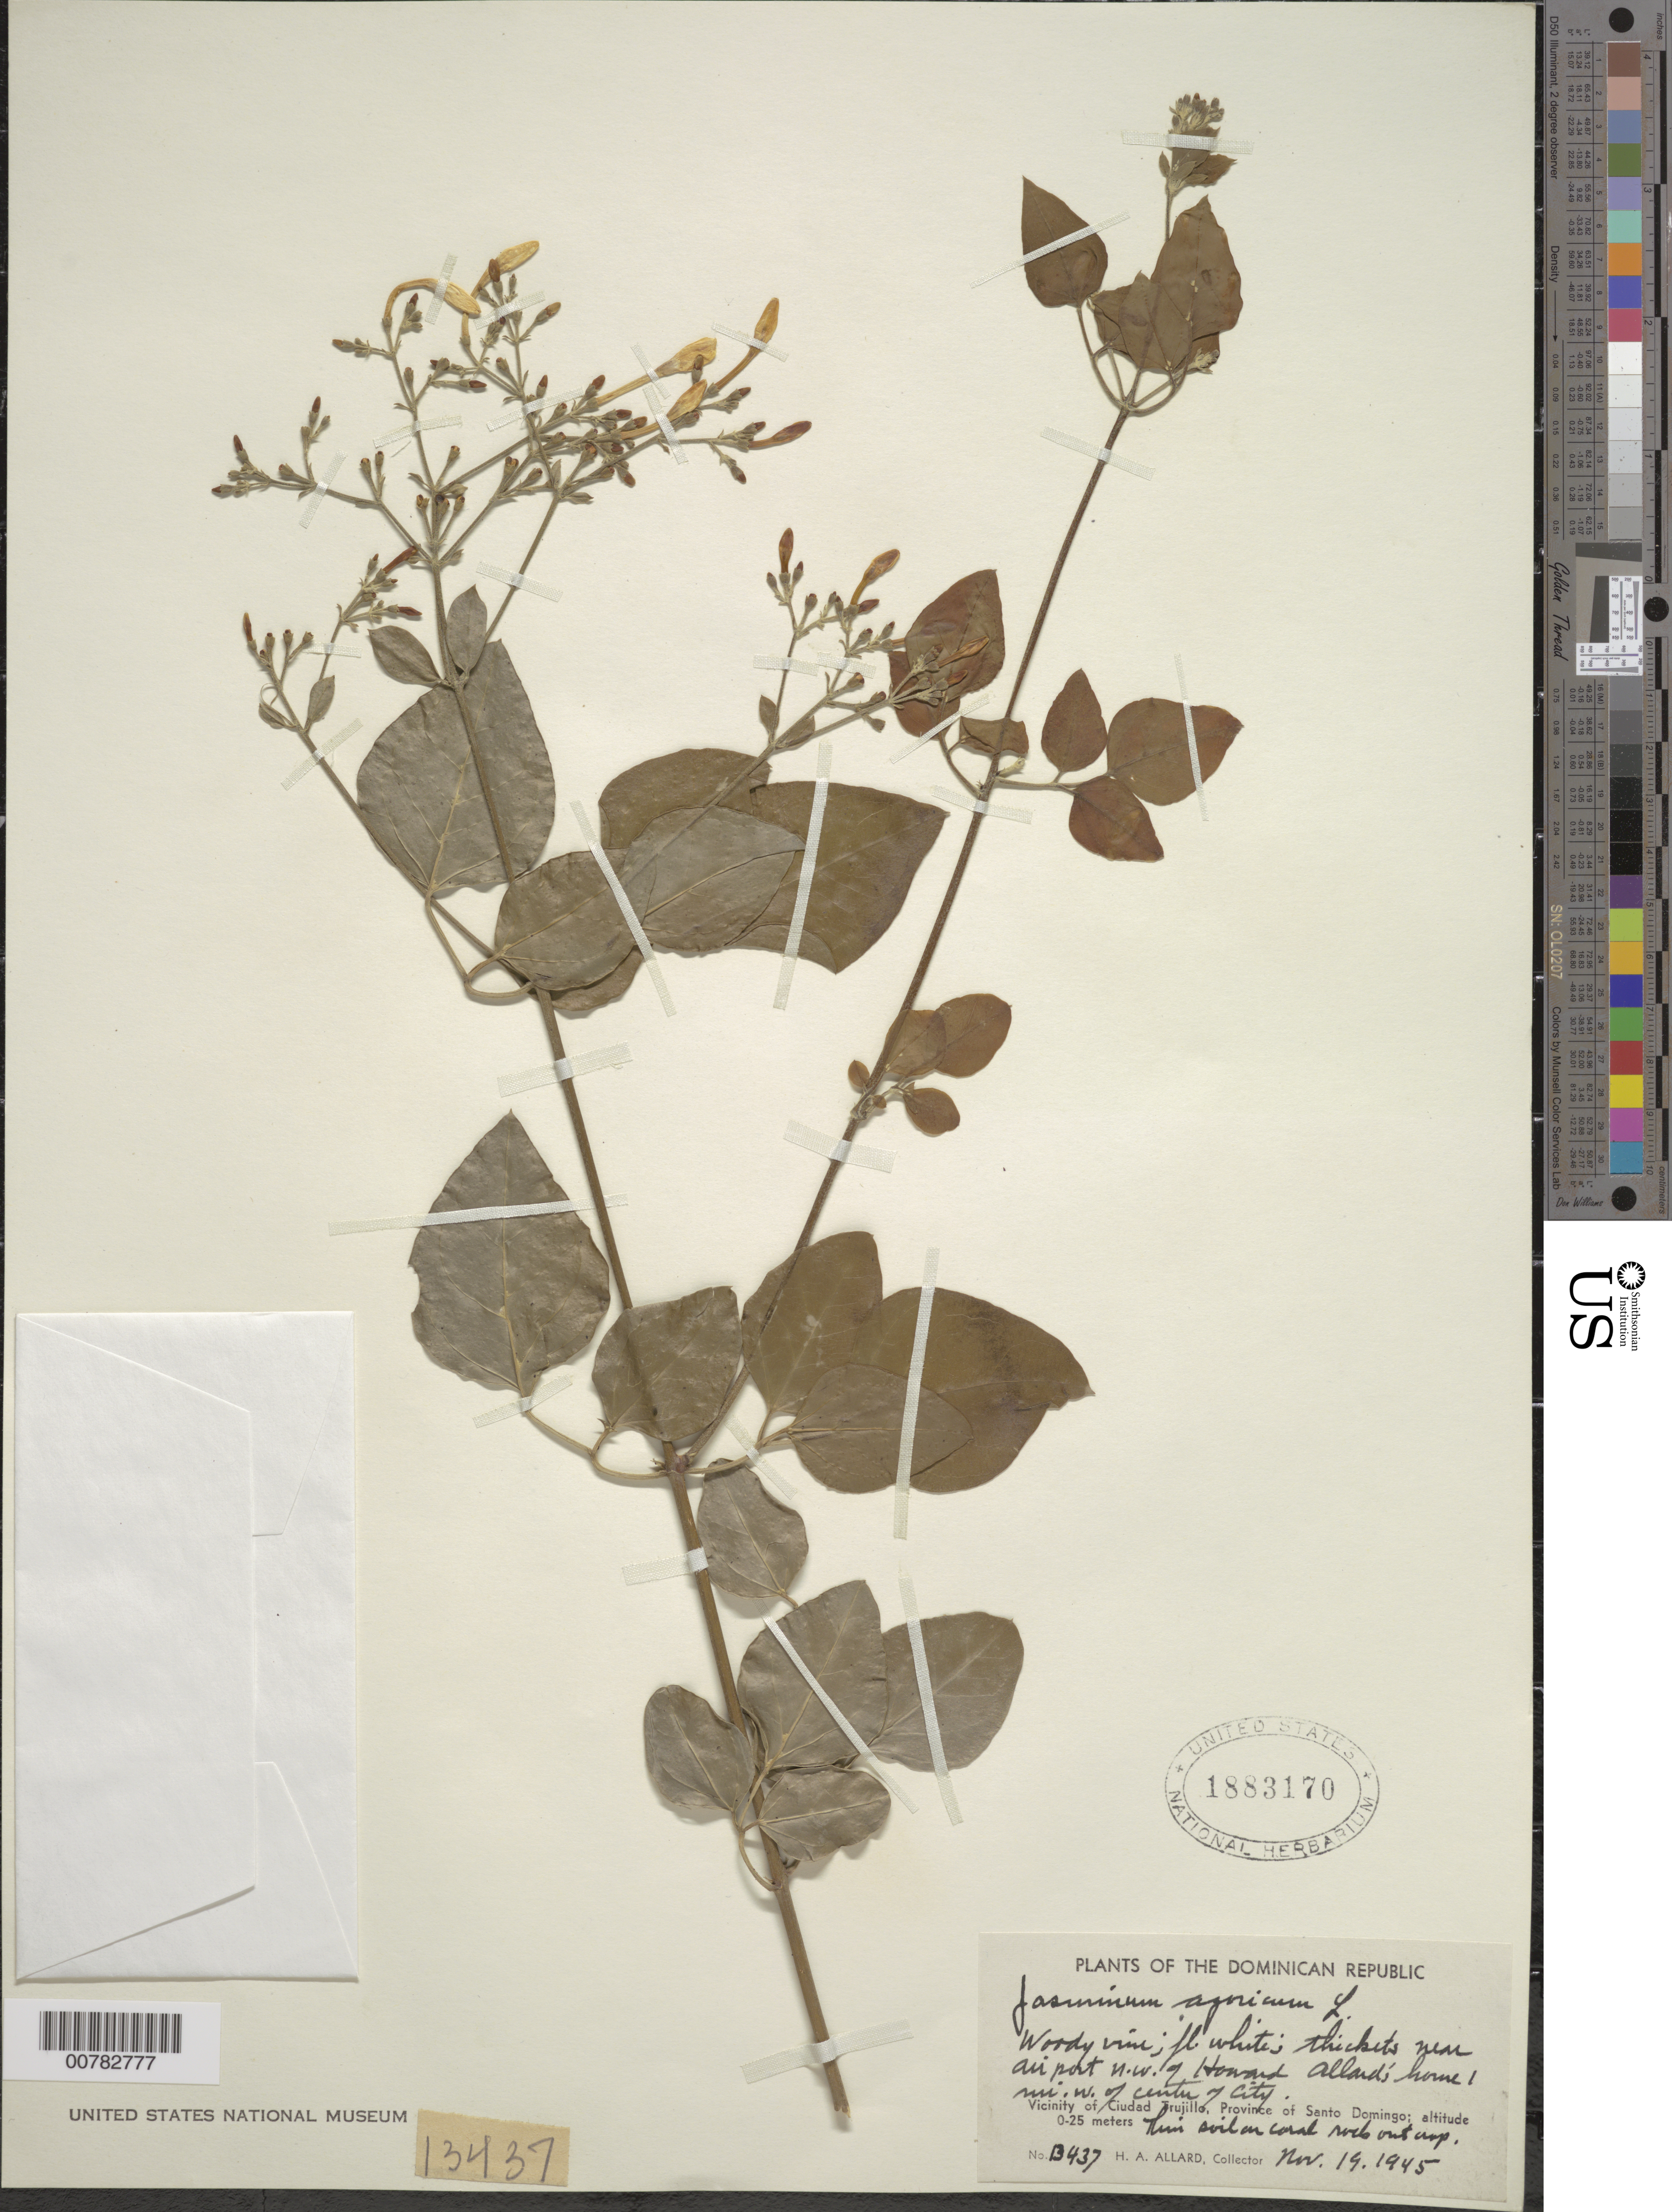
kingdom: Plantae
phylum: Tracheophyta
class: Magnoliopsida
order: Lamiales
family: Oleaceae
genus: Jasminum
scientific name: Jasminum fluminense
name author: Vell.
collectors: H. A. Allard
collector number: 13437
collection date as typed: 19 Nov 1945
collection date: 1945-11-19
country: Dominican Republic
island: Hispaniola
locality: Province of Santo Domingo, vicinity of Ciudad Trujillo, near airport N.W. of Howard Allard's home 1 mile W of center of city.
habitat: Thickets, thin soil on coral rock outcrop.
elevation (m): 0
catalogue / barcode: US 1883170